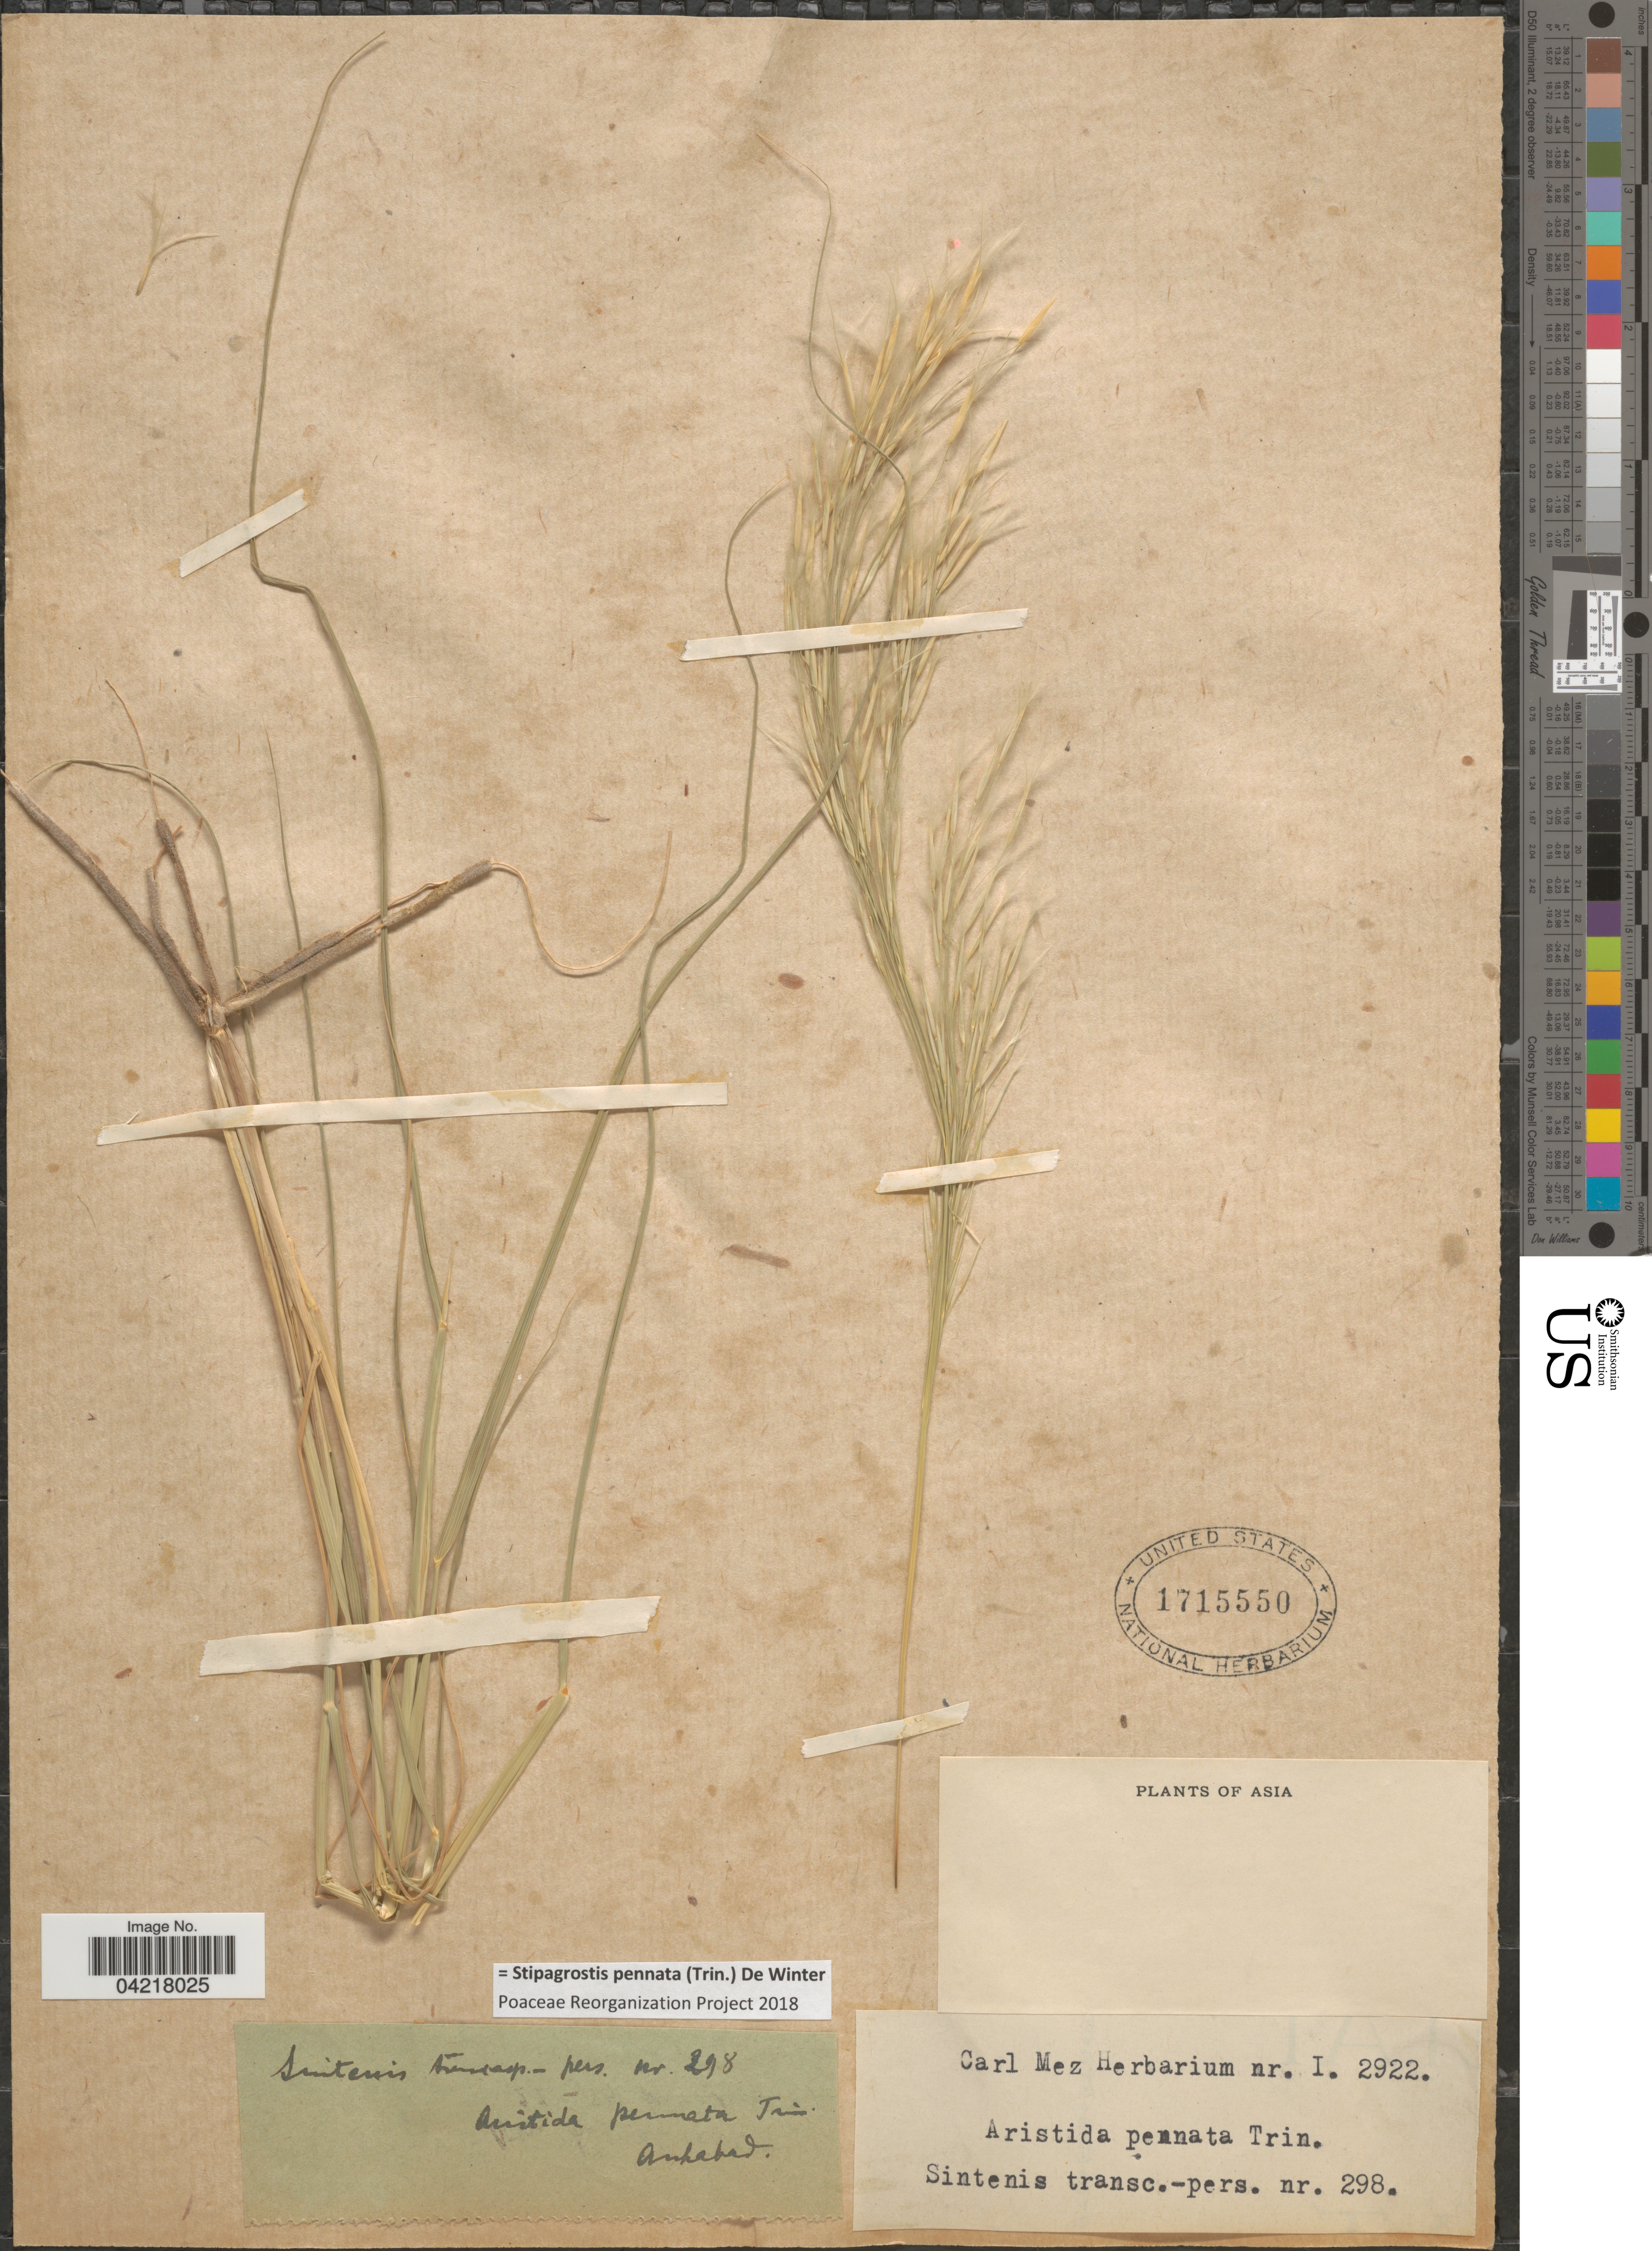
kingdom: Plantae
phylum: Tracheophyta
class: Liliopsida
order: Poales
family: Poaceae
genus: Stipagrostis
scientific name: Stipagrostis pennata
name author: (Trin.) De Winter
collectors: -. Sintenis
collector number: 298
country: Turkmenistan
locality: Transc.-pers. Ashabad. Asia.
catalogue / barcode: US 1715550